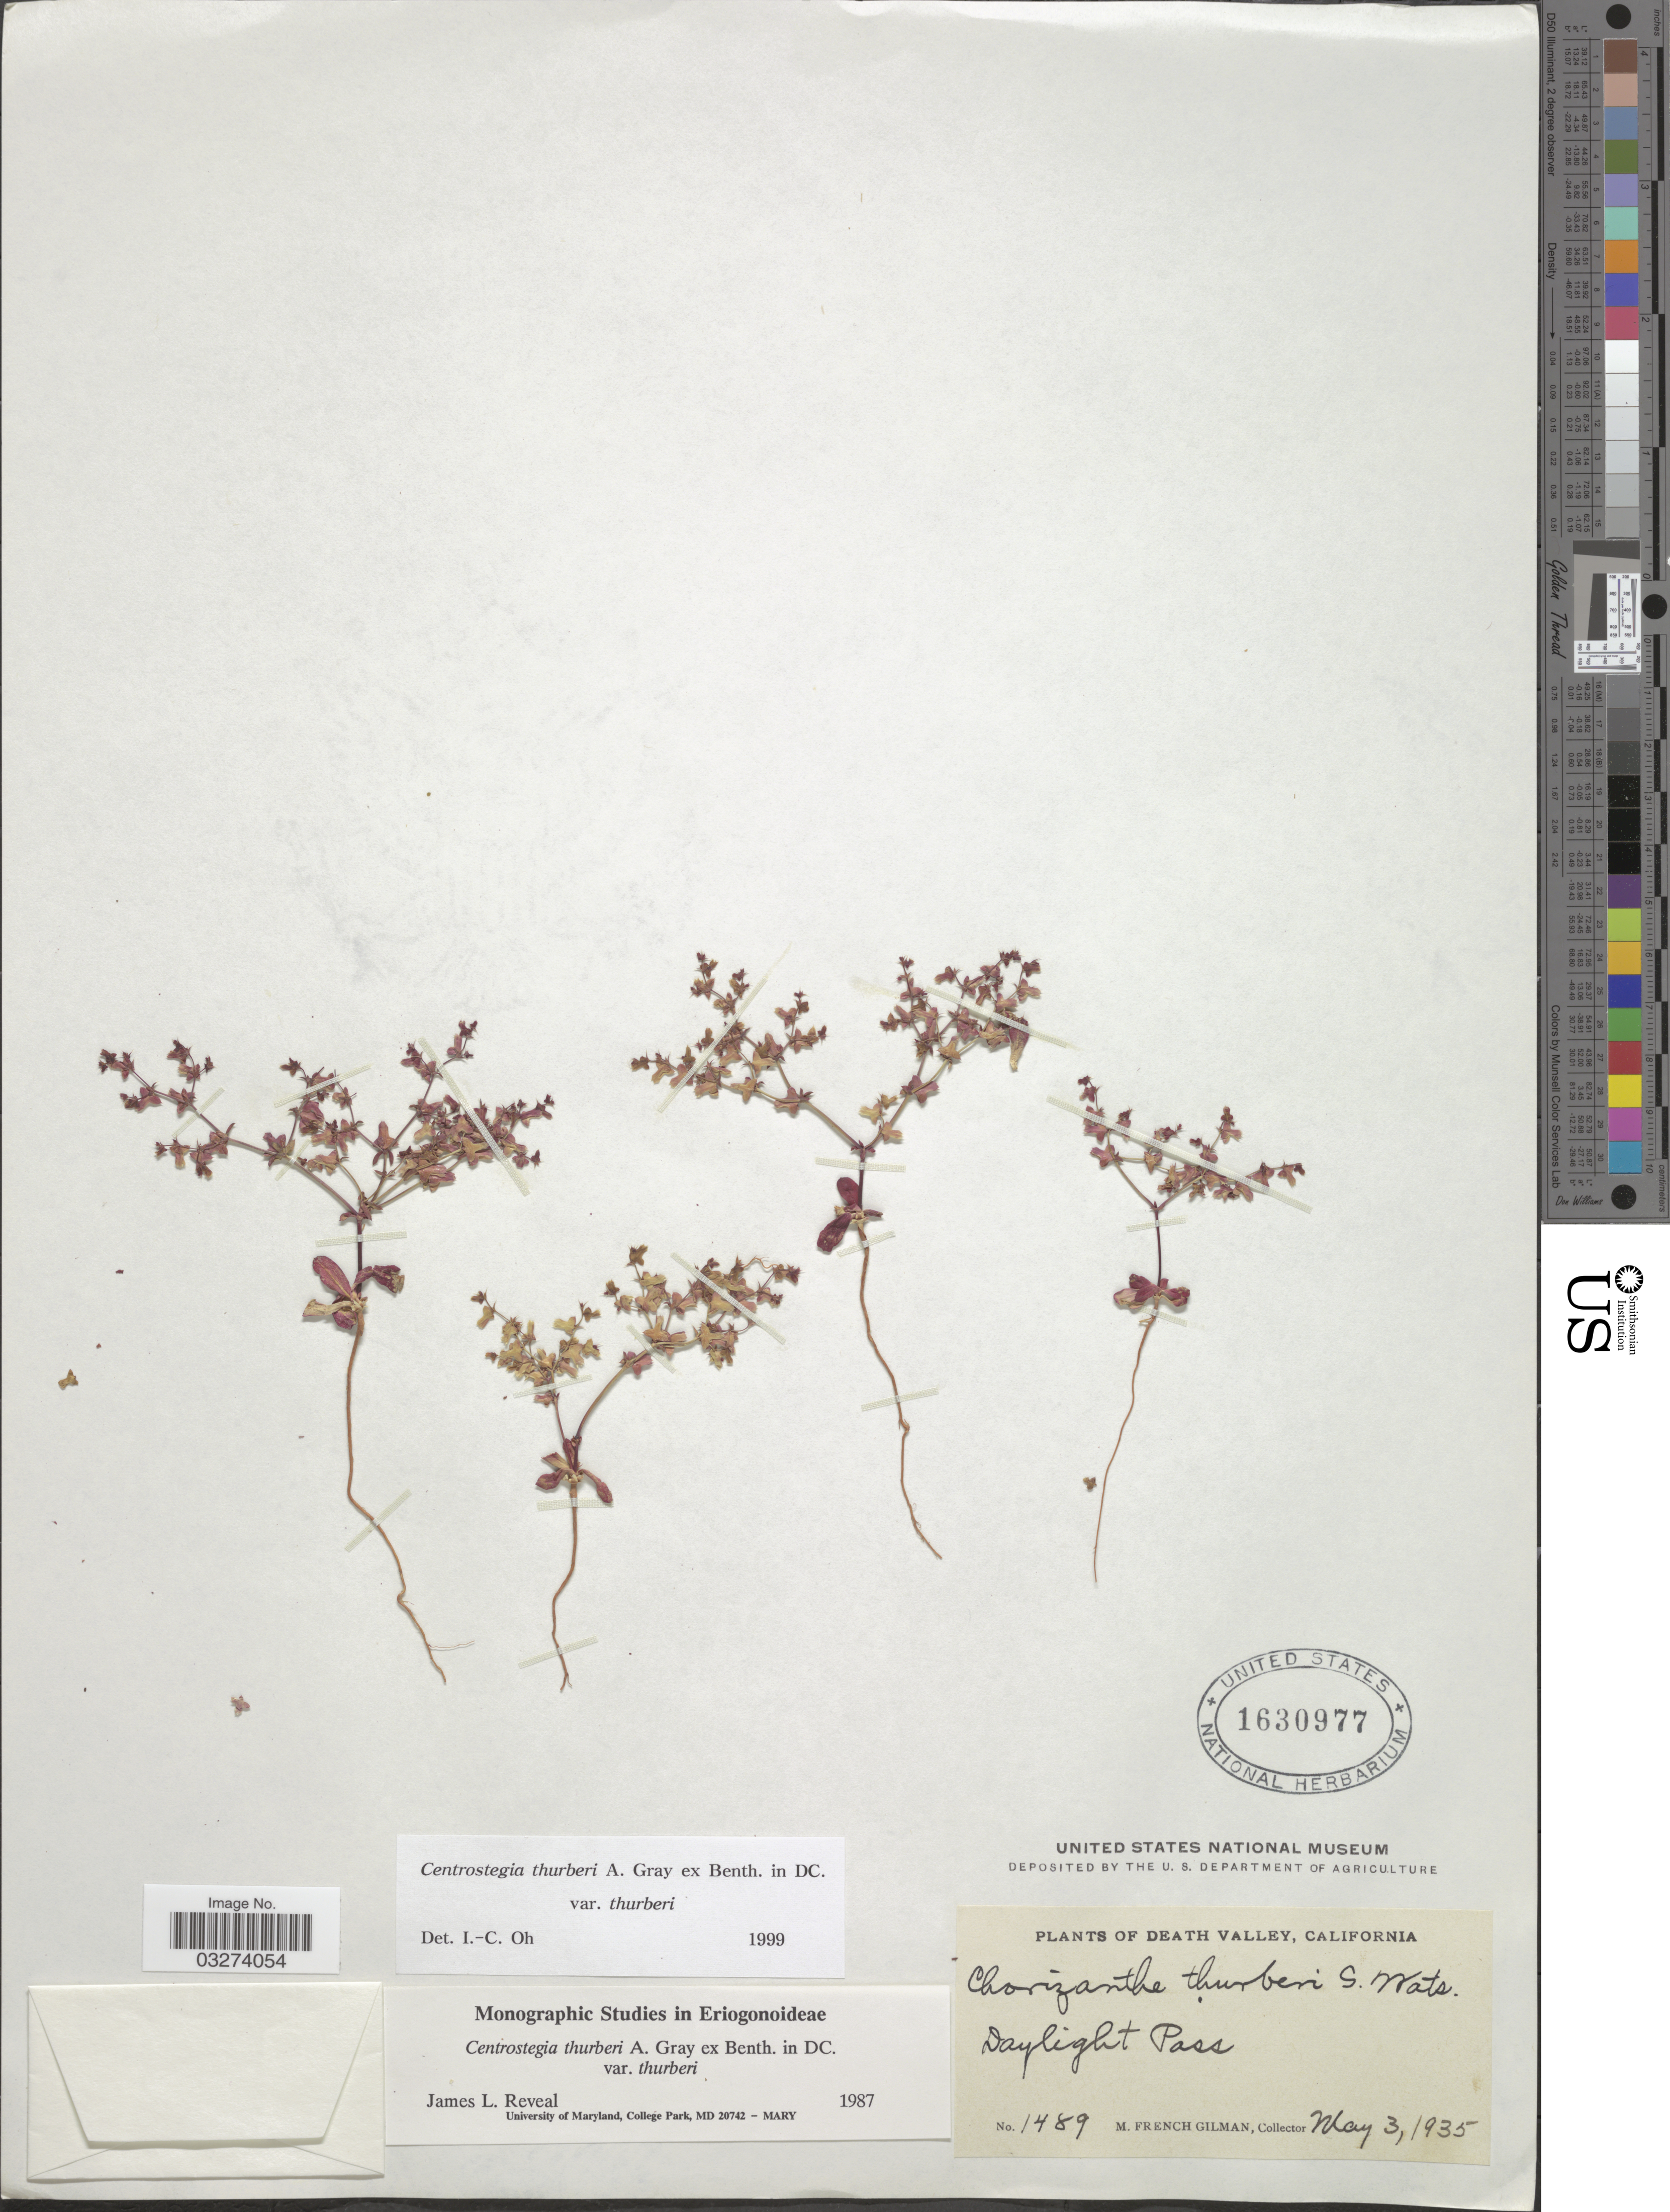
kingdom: Plantae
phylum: Tracheophyta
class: Magnoliopsida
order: Caryophyllales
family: Polygonaceae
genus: Centrostegia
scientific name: Centrostegia thurberi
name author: A. Gray ex Benth.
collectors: M. F. Gilman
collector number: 1489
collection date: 1935-05-03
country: United States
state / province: California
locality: Death Valley. Daylight Pass.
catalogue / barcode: US 1630977